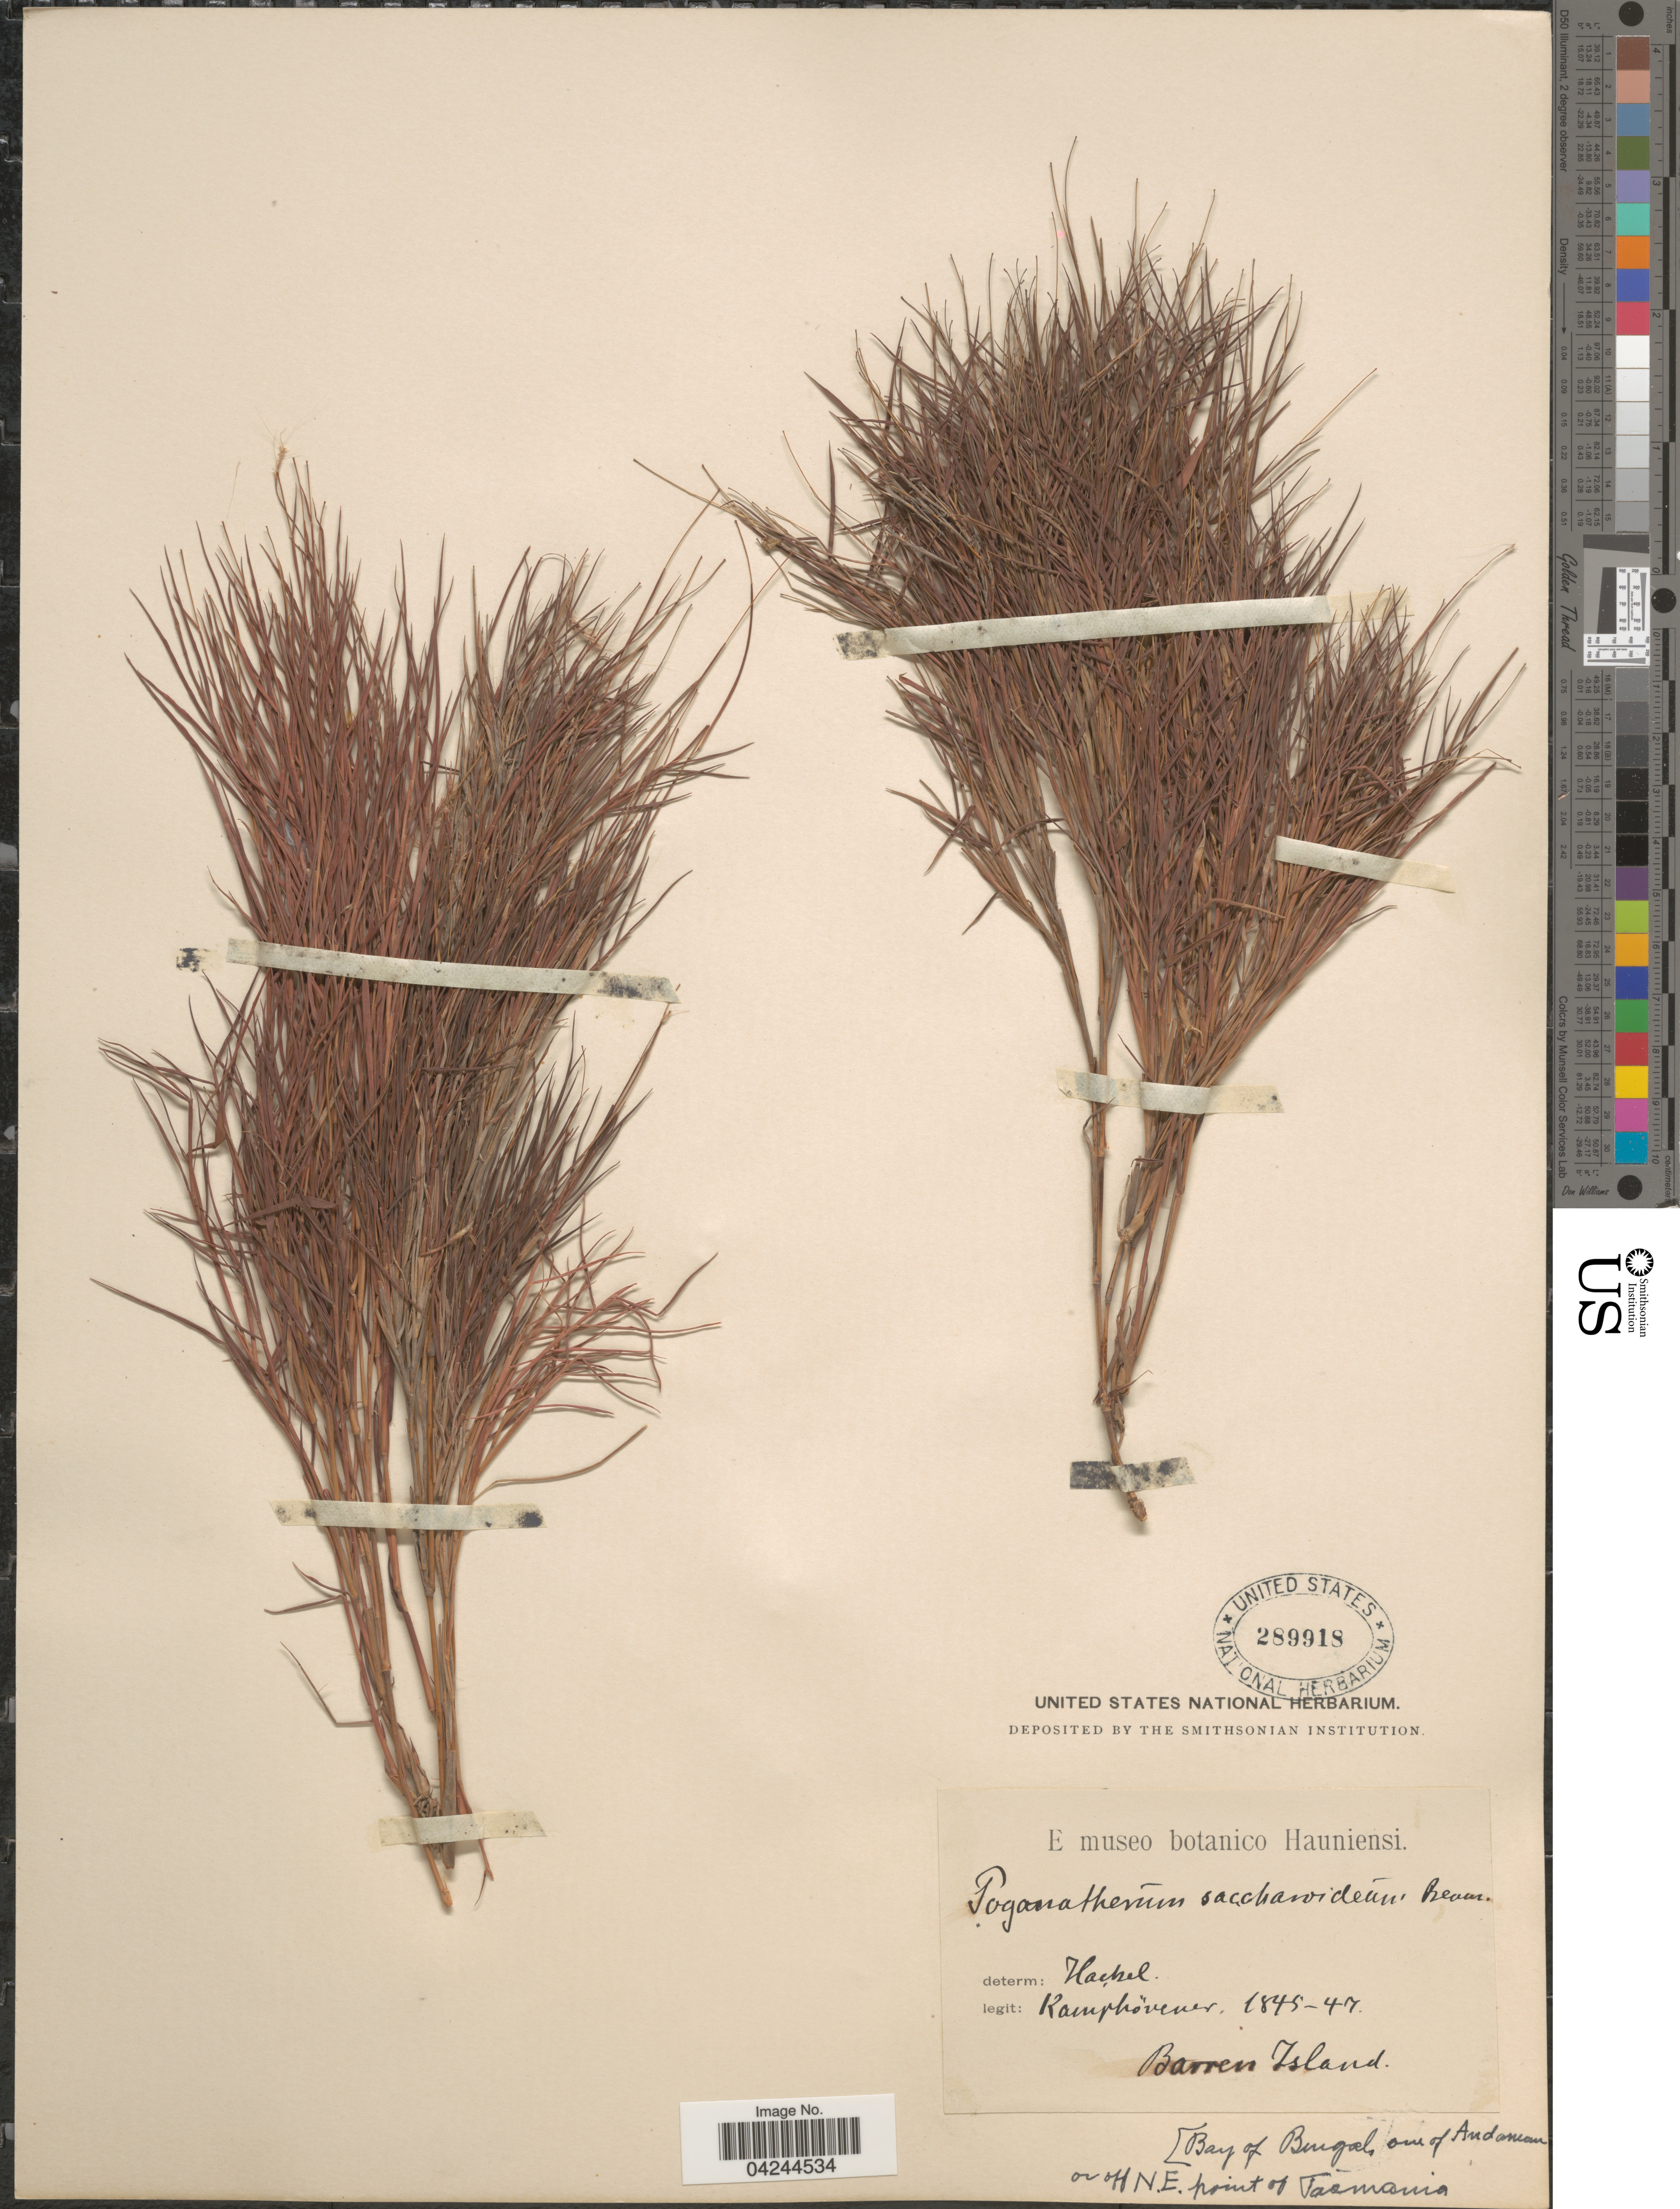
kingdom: Plantae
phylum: Tracheophyta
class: Liliopsida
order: Poales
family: Poaceae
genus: Pogonatherum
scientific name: Pogonatherum crinitum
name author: (Thunb.) Kunth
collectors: B. Kamphövener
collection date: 1845/1847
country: India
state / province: Andaman and Nicobar Islands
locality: Barren Island. [Bay of Bengal, one of Andaman or off N.E. point of Tasmania.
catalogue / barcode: US 289918